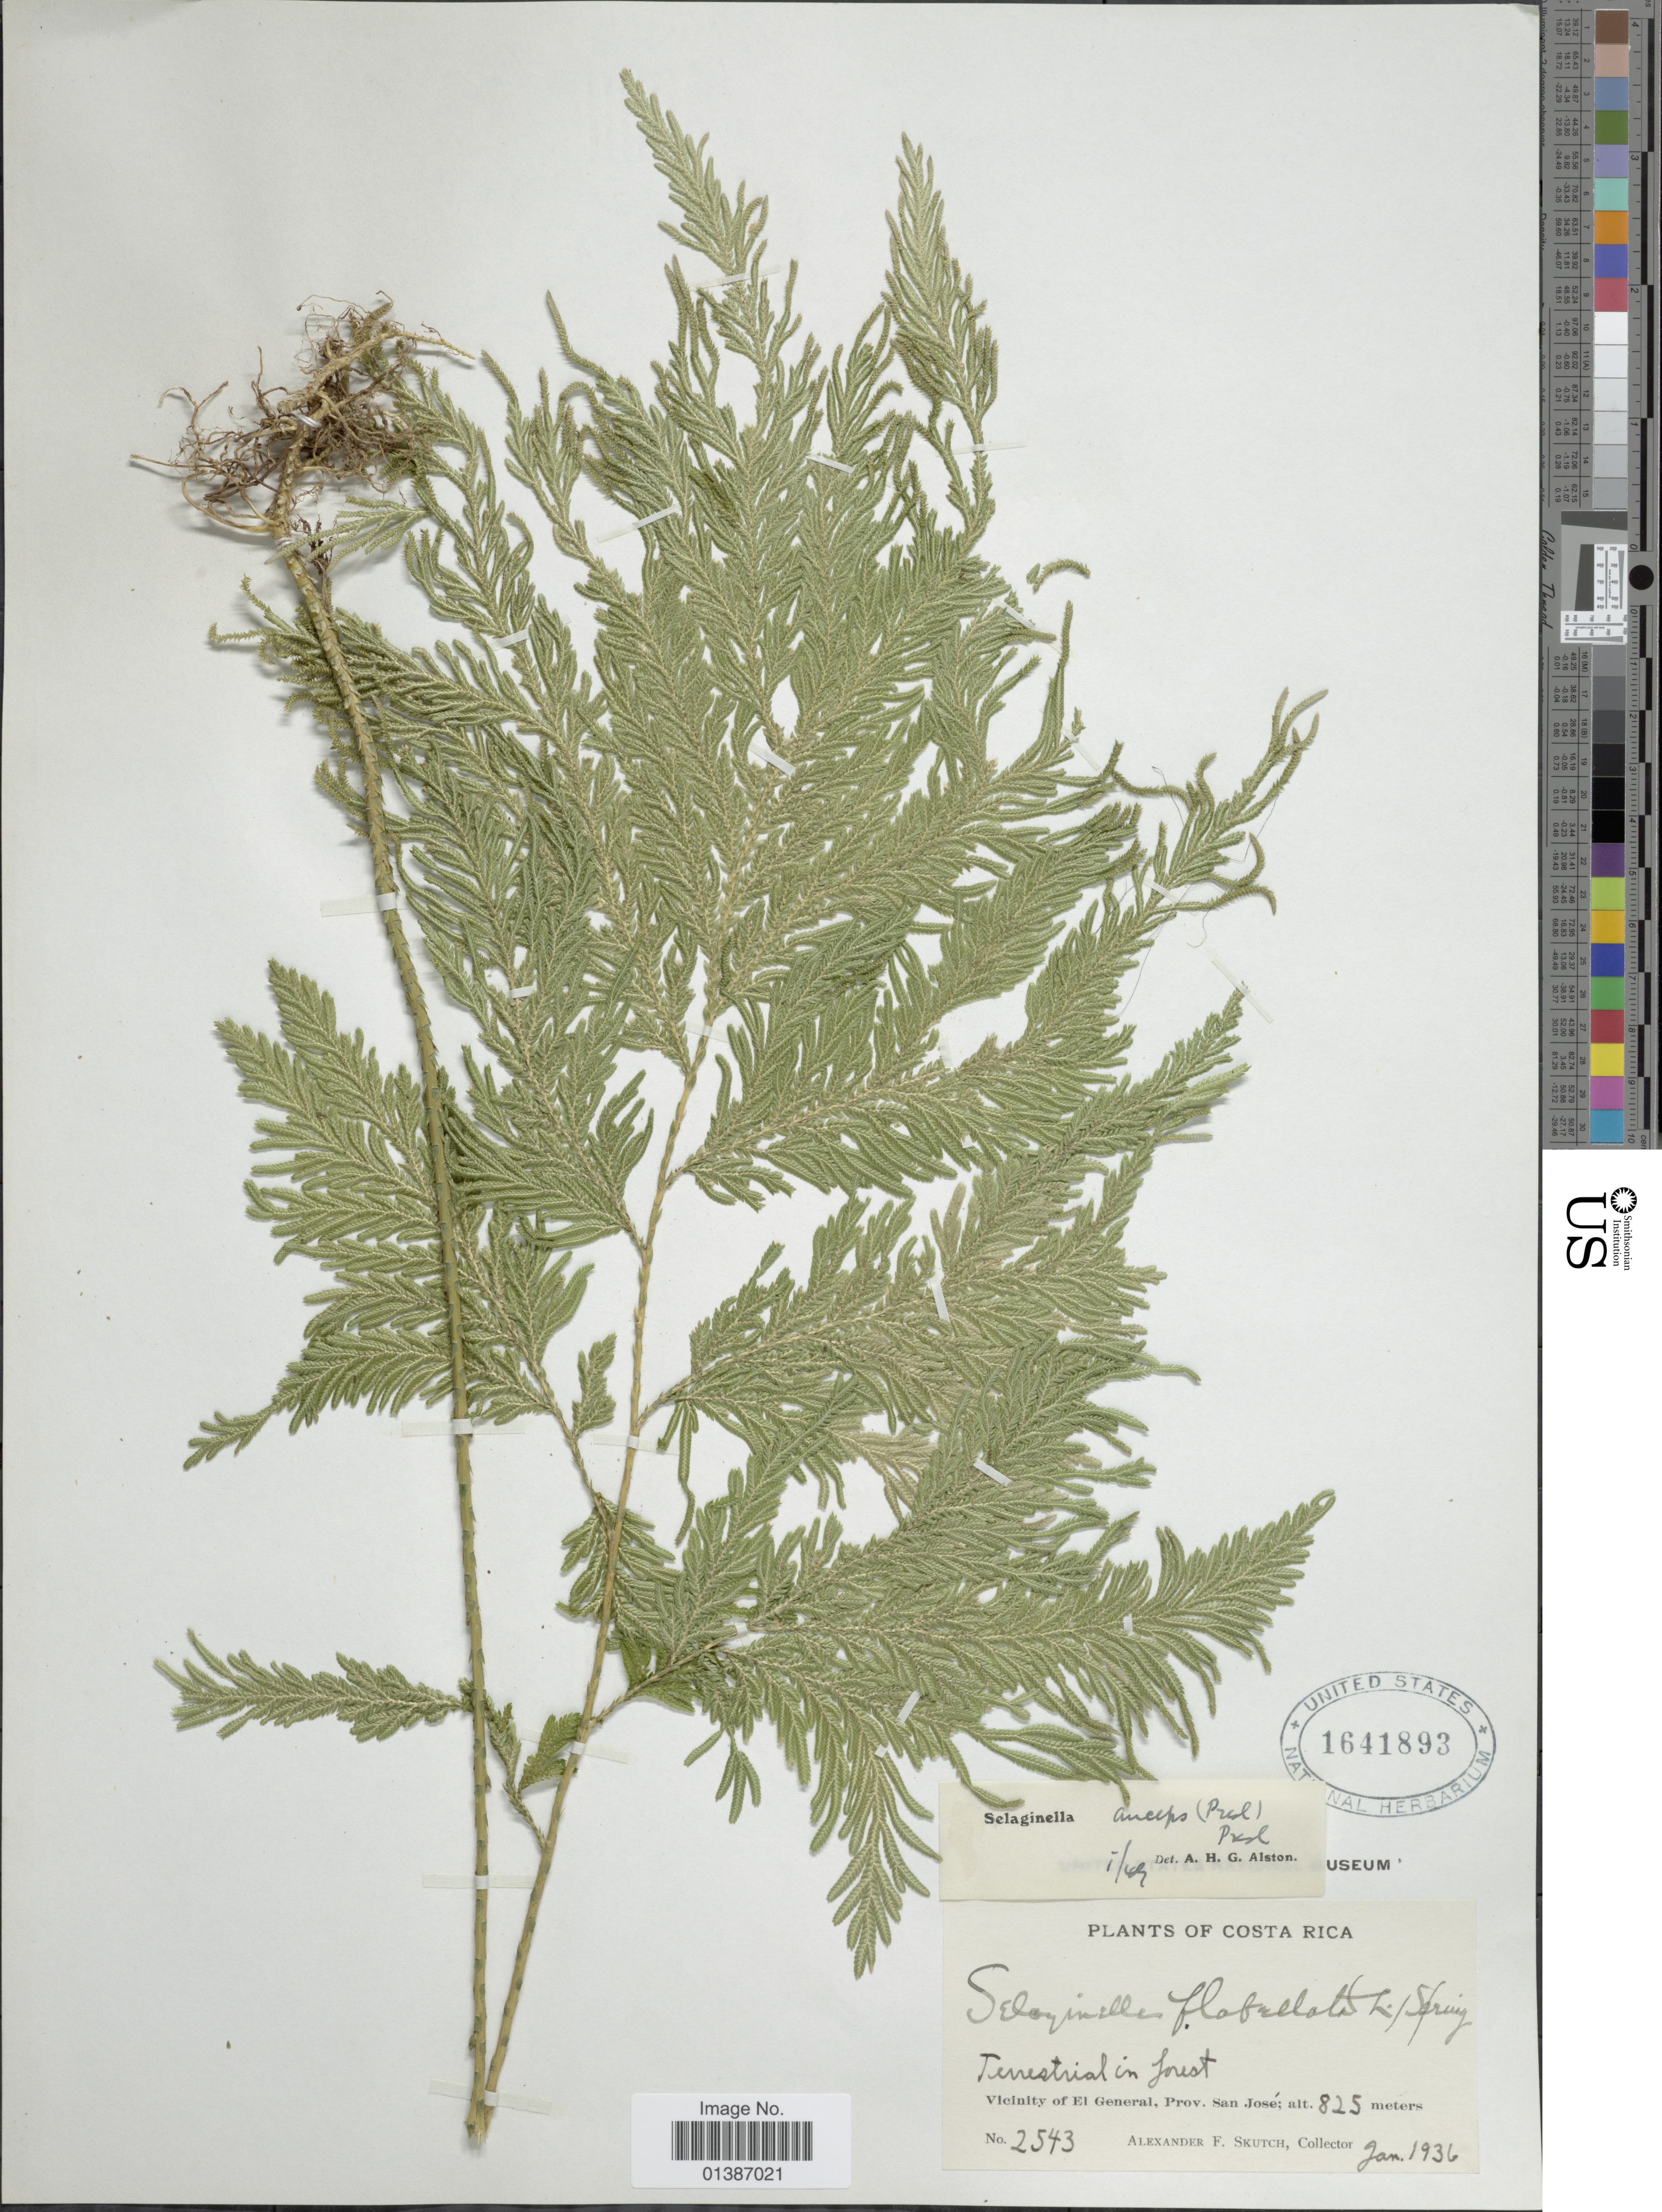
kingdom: Plantae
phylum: Tracheophyta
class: Lycopodiopsida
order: Selaginellales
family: Selaginellaceae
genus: Selaginella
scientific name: Selaginella anceps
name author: (C. Presl)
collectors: A. F. Skutch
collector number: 2543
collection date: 1936-01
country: Costa Rica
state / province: San José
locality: Vicinity of El General, Prov. San José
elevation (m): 825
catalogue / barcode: US 1641893